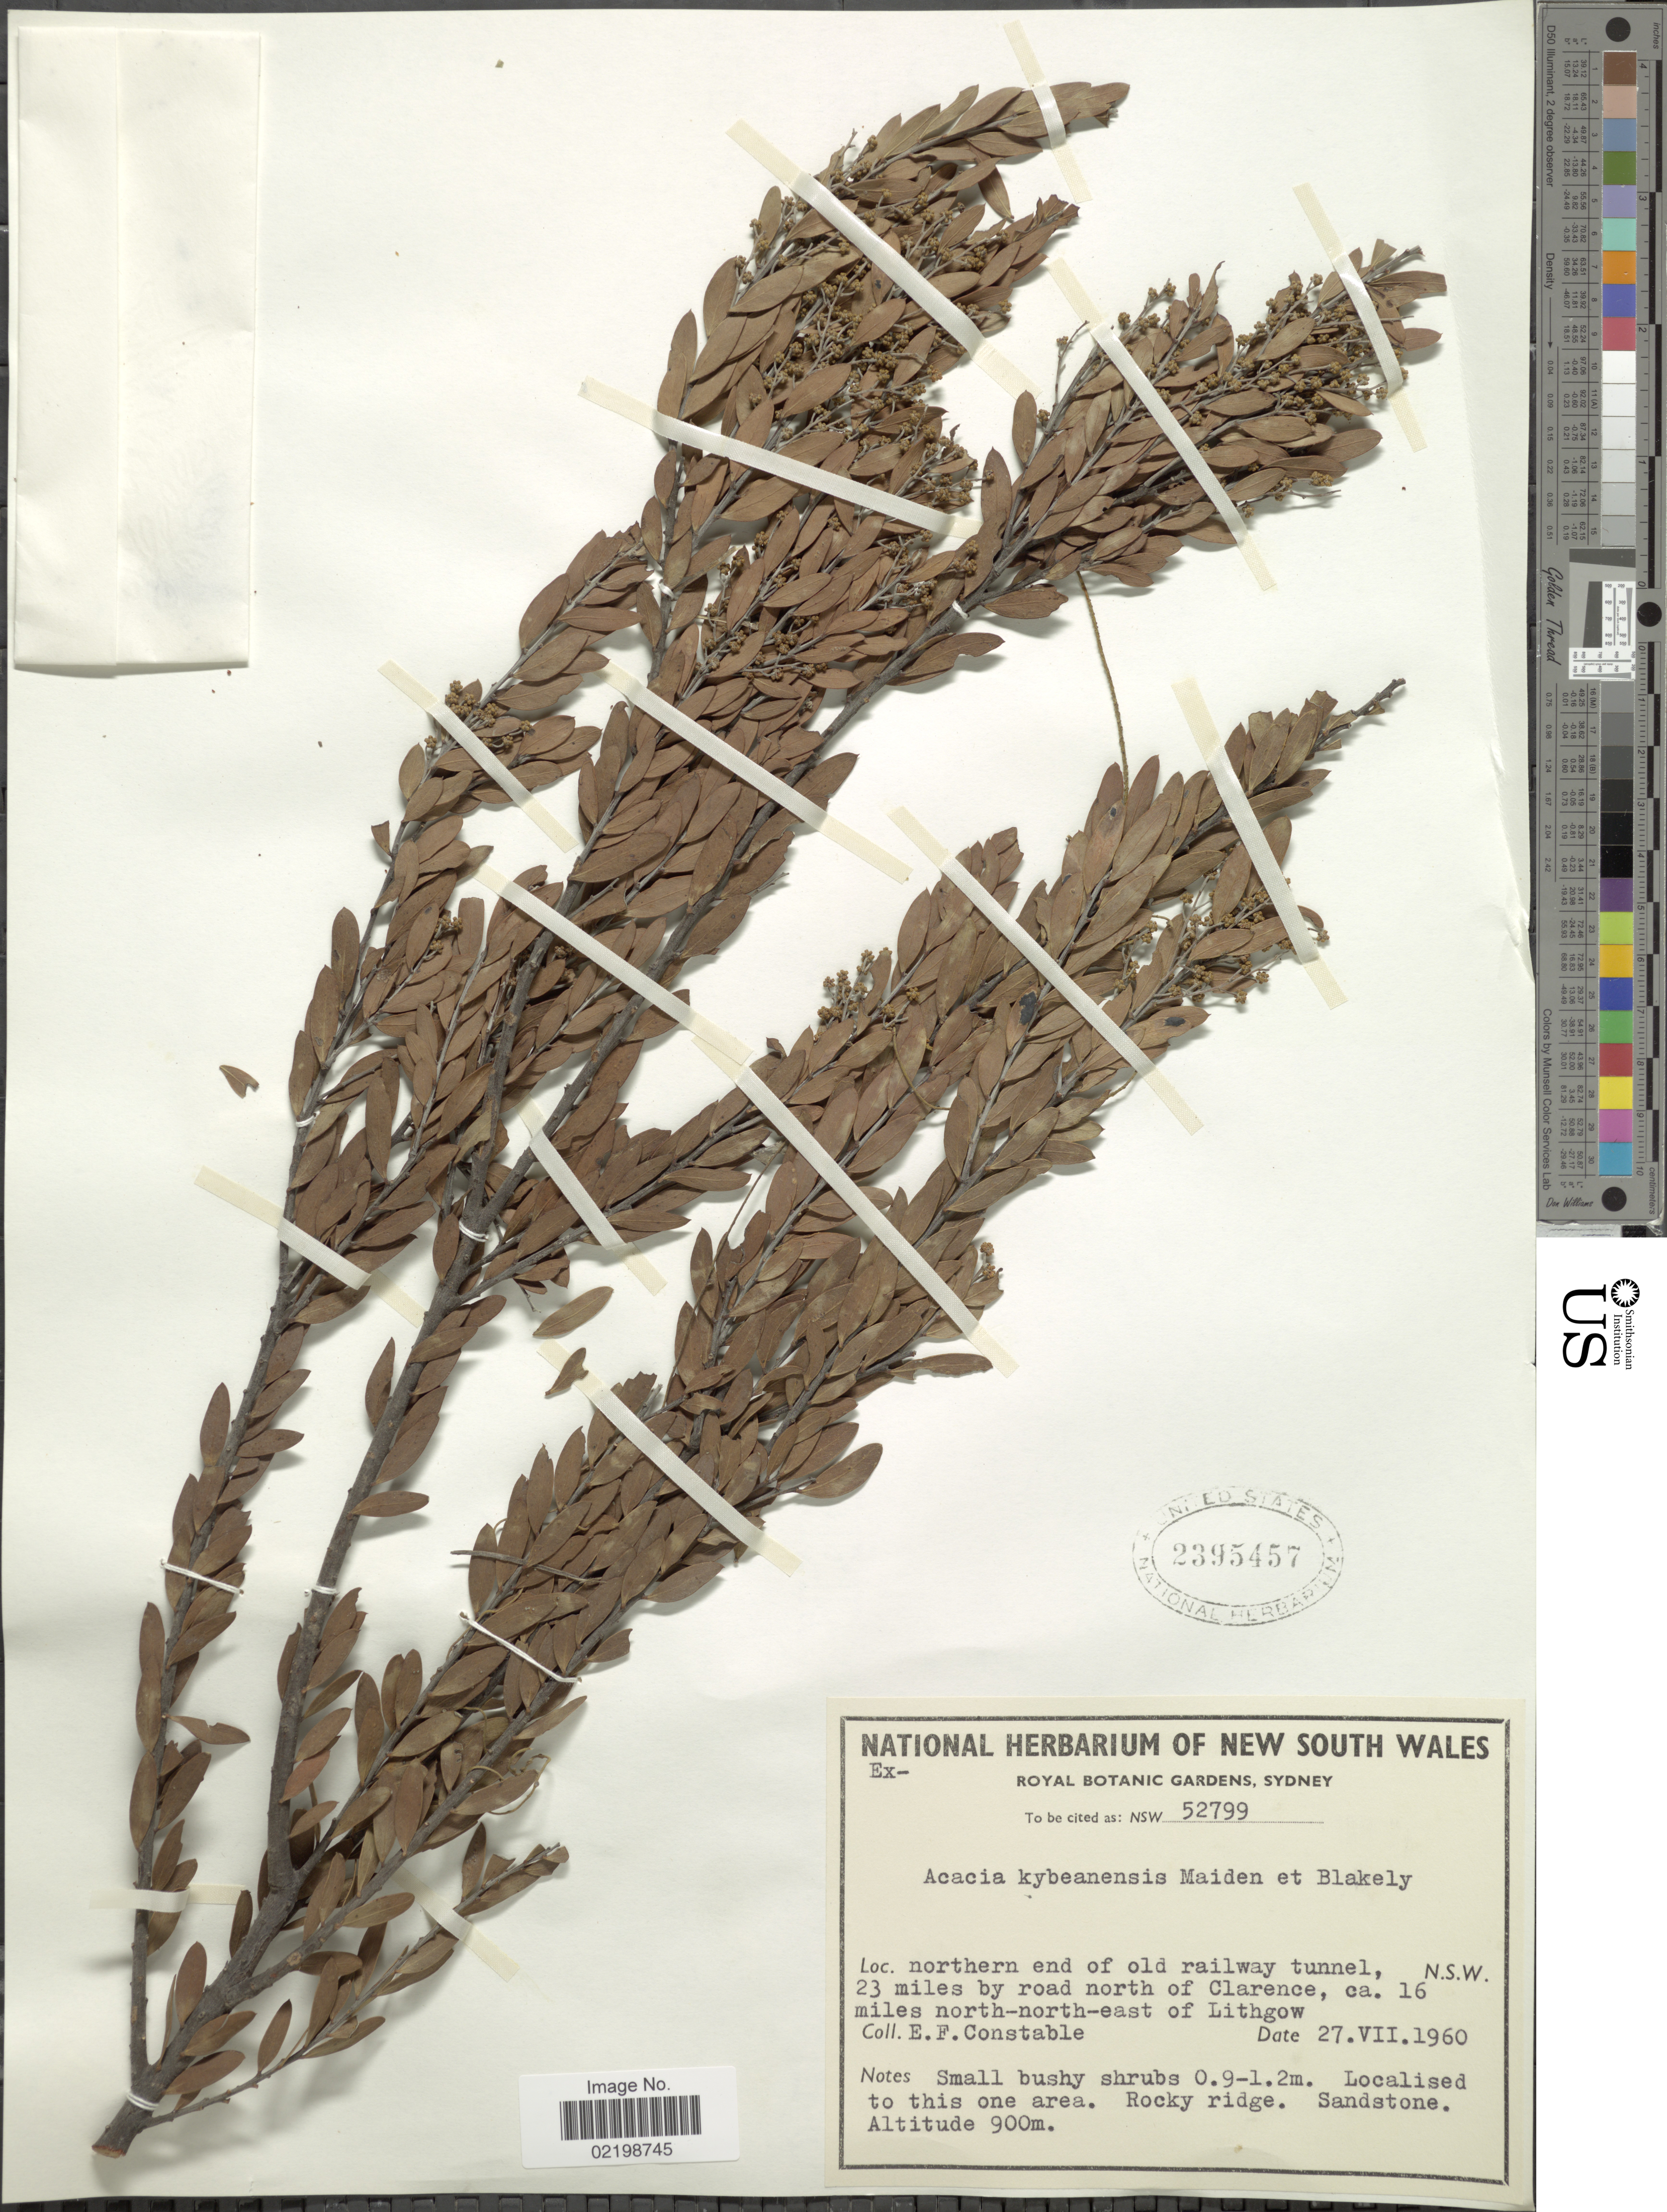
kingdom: Plantae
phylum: Tracheophyta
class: Magnoliopsida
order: Fabales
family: Fabaceae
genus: Acacia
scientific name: Acacia kybeanensis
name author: Maiden & Blakeley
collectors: E. F. Constable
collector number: NSW52799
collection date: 1960-07-27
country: Australia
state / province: New South Wales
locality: Northern end of old railway tunnel, 23 miles by road north of Clarence, ca. 16 miles north- north-east of Lithgow. N.S.W.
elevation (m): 900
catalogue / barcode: US 2395457